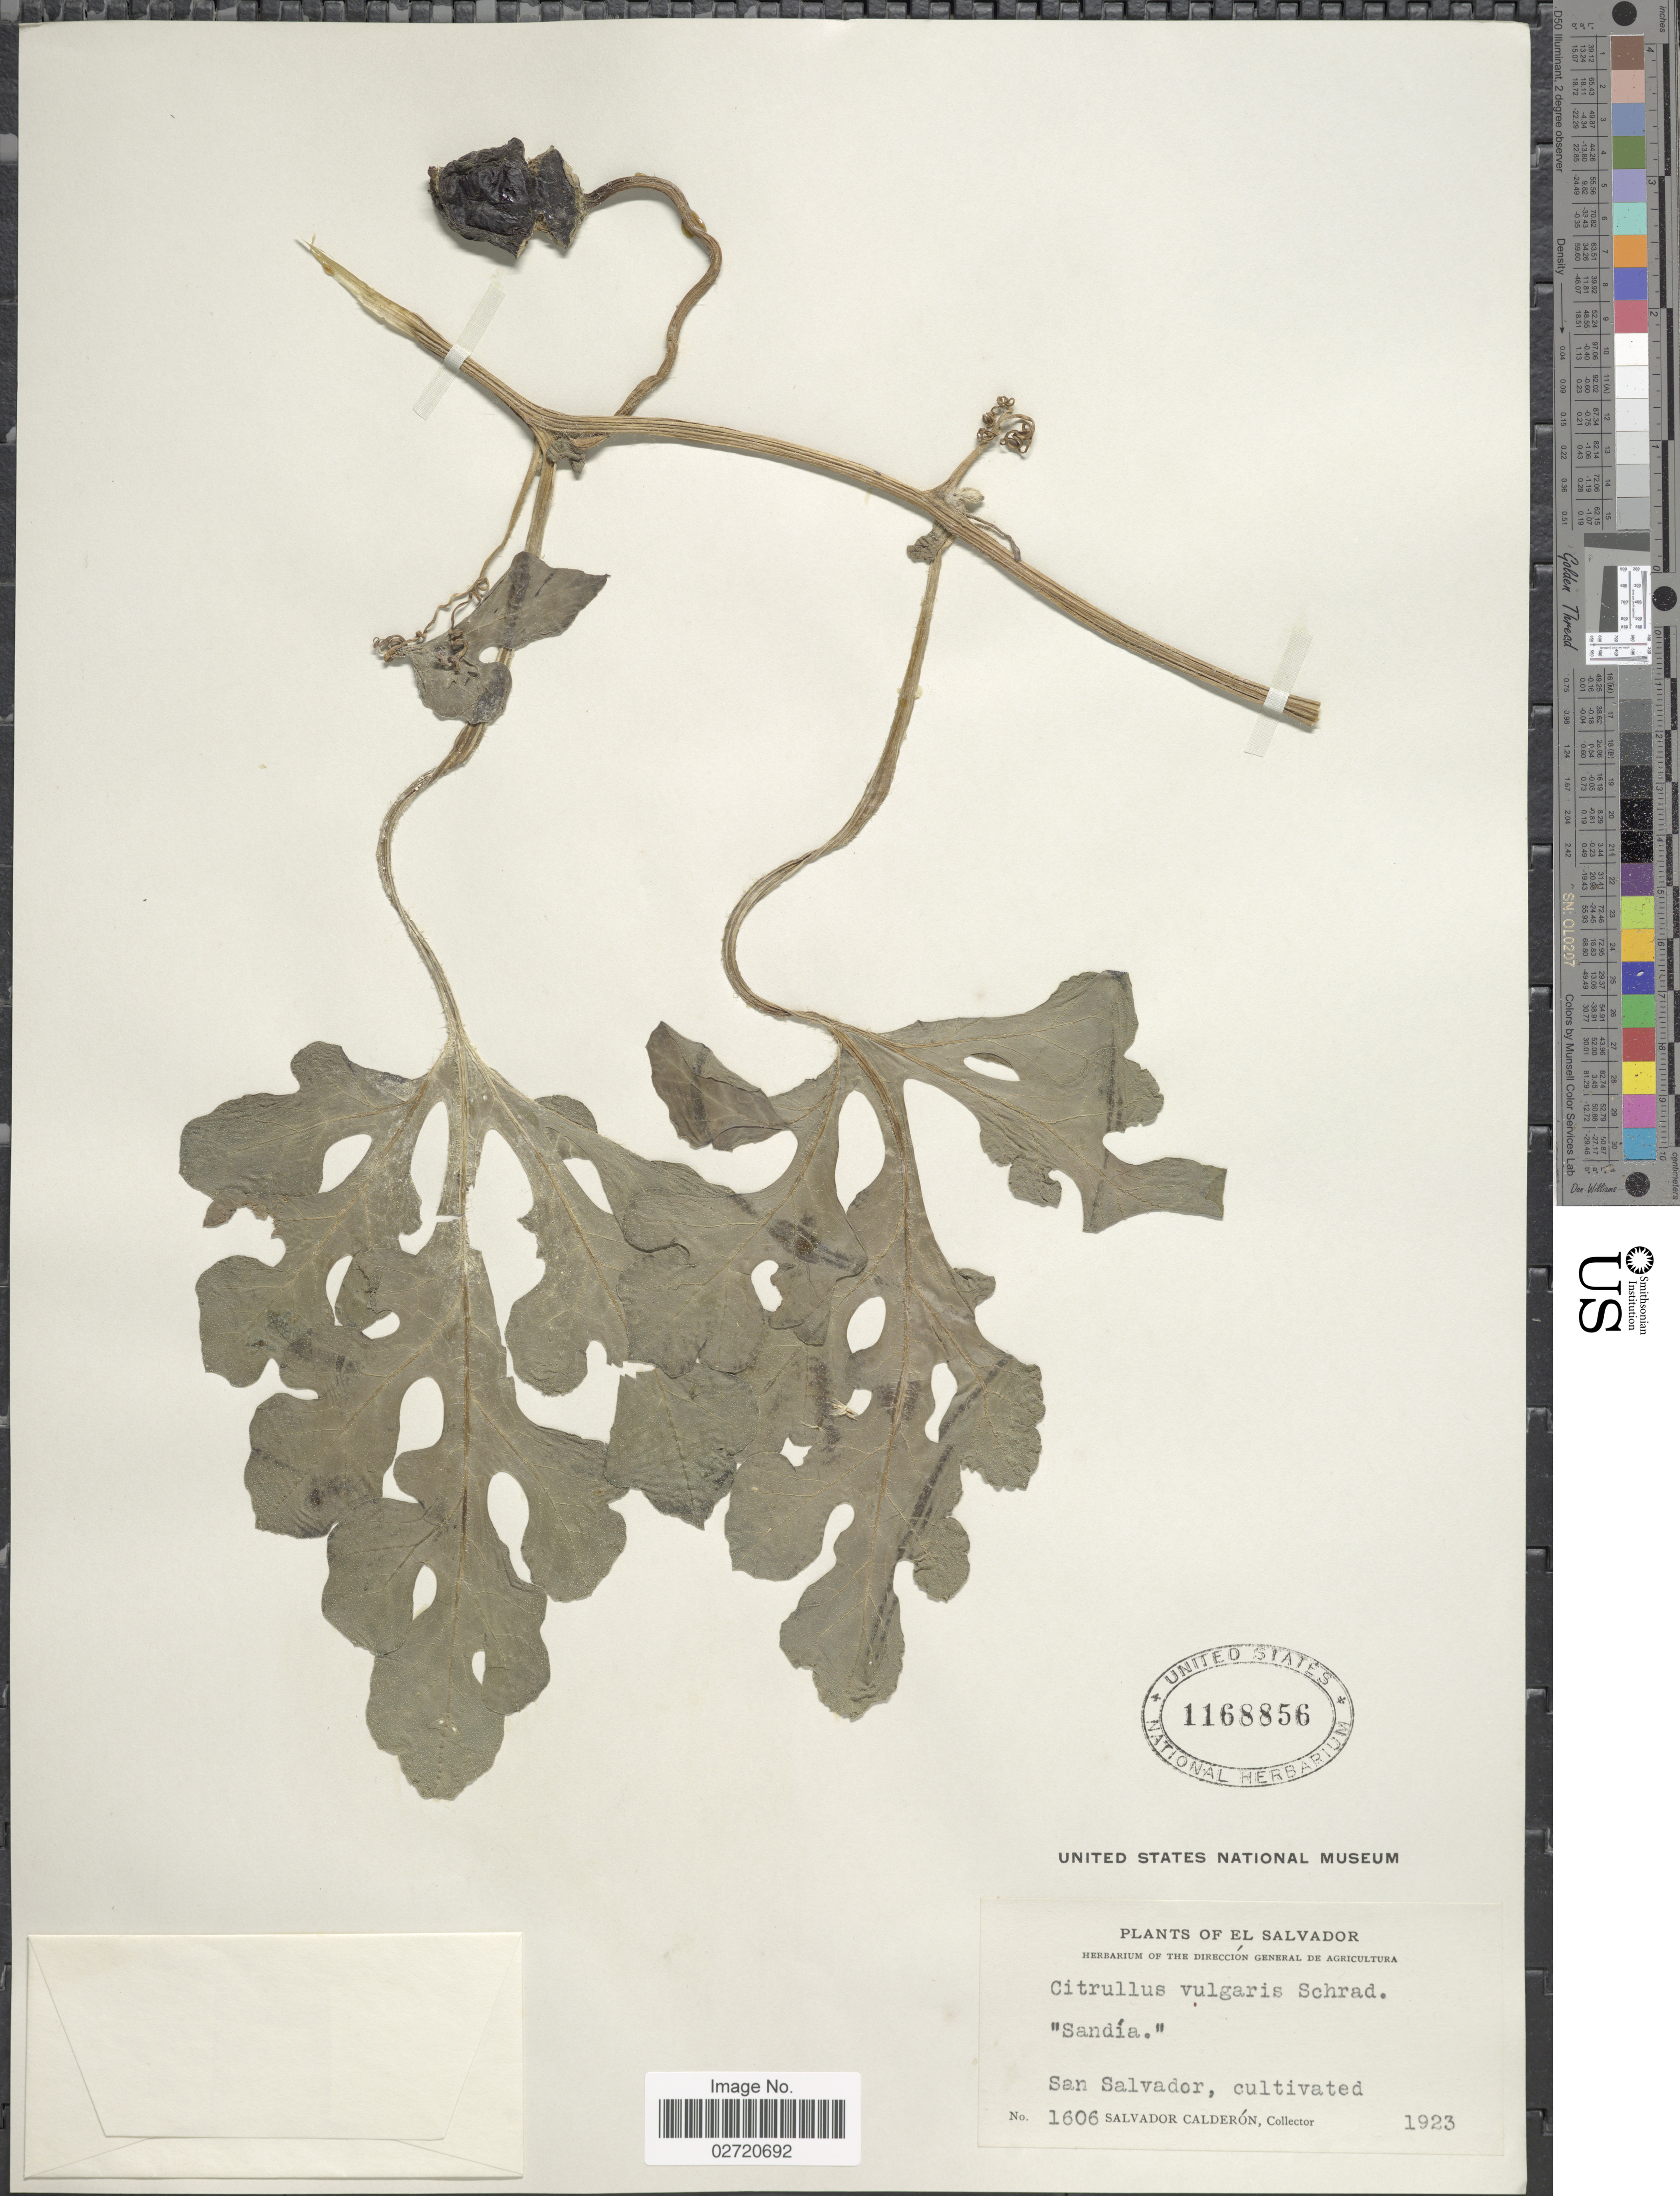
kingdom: Plantae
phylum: Tracheophyta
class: Magnoliopsida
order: Cucurbitales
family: Cucurbitaceae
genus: Citrullus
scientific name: Citrullus lanatus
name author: (Thunb.) Matsum. & Nakai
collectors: S. Calderón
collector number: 1606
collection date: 1923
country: El Salvador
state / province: San Salvador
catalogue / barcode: US 1168856